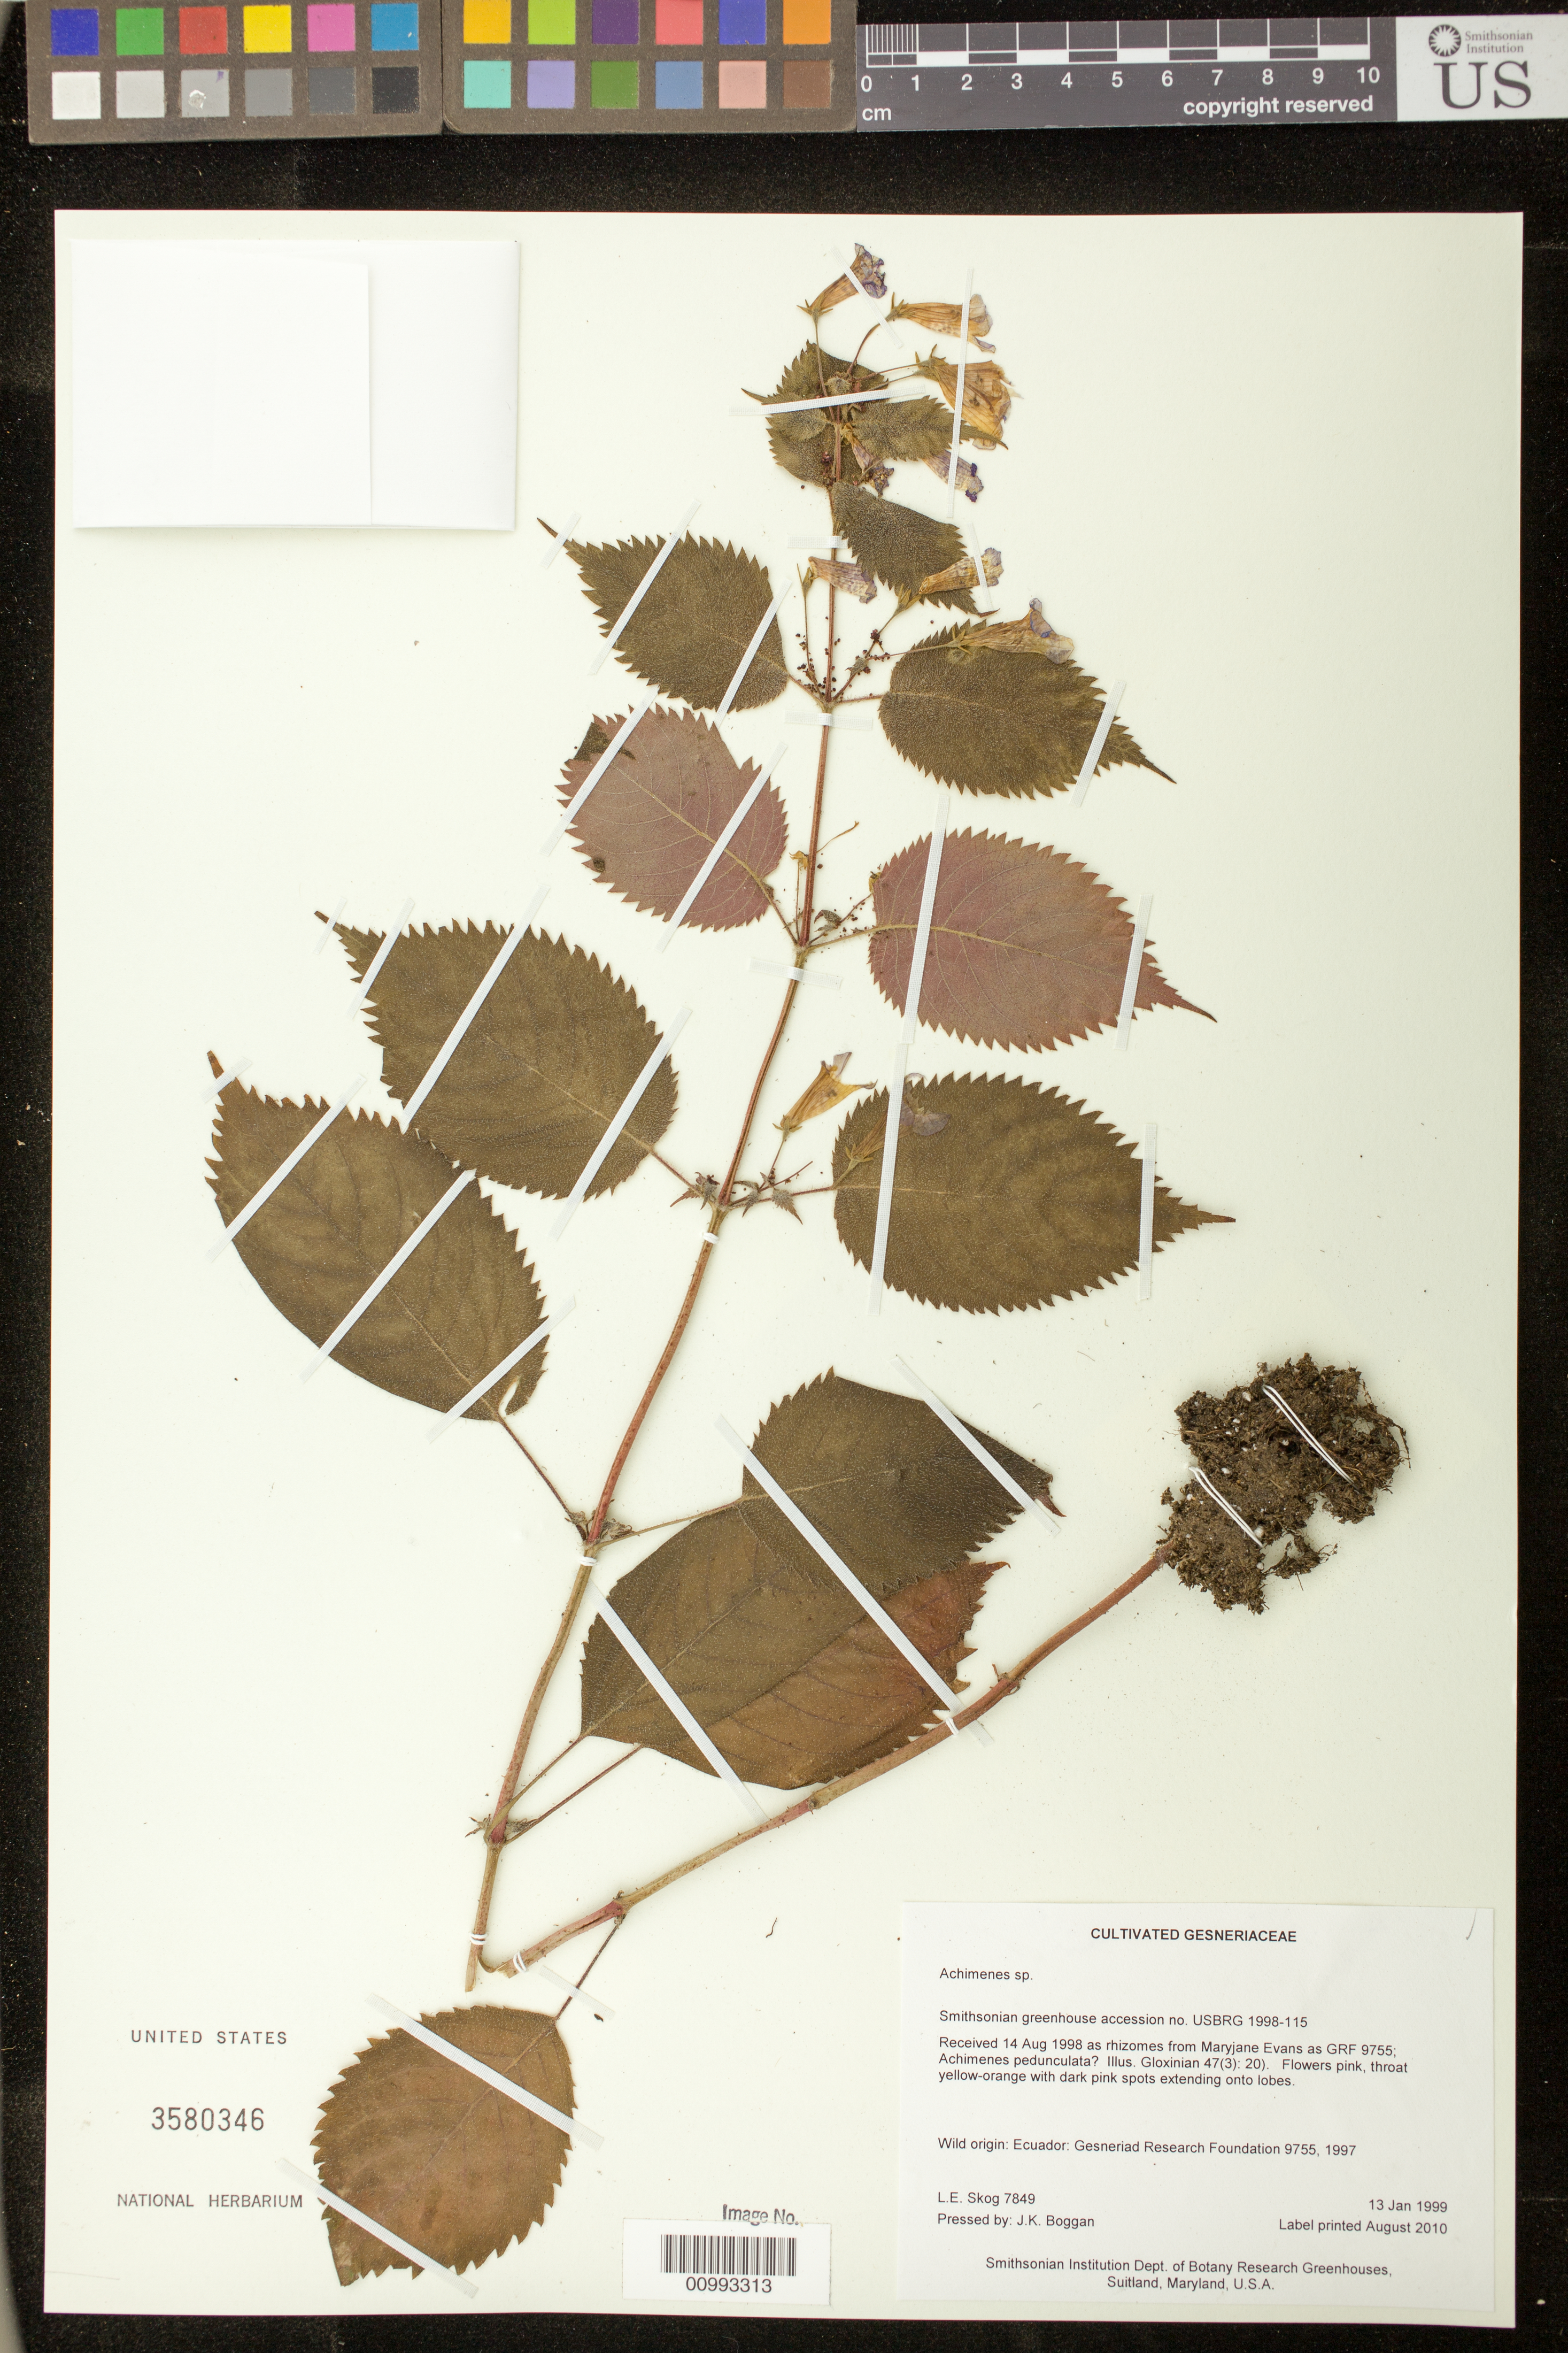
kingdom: Plantae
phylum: Tracheophyta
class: Magnoliopsida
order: Lamiales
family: Gesneriaceae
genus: Achimenes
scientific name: Achimenes sp.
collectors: L. E. Skog & J. K. Boggan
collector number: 7849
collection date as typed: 13 Jan 1999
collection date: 1999-01-13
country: Ecuador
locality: Smithsonian Institution Dept. of Botany Research Greenhouses, Suitland, Maryland, U.S.A.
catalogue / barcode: US 3580346